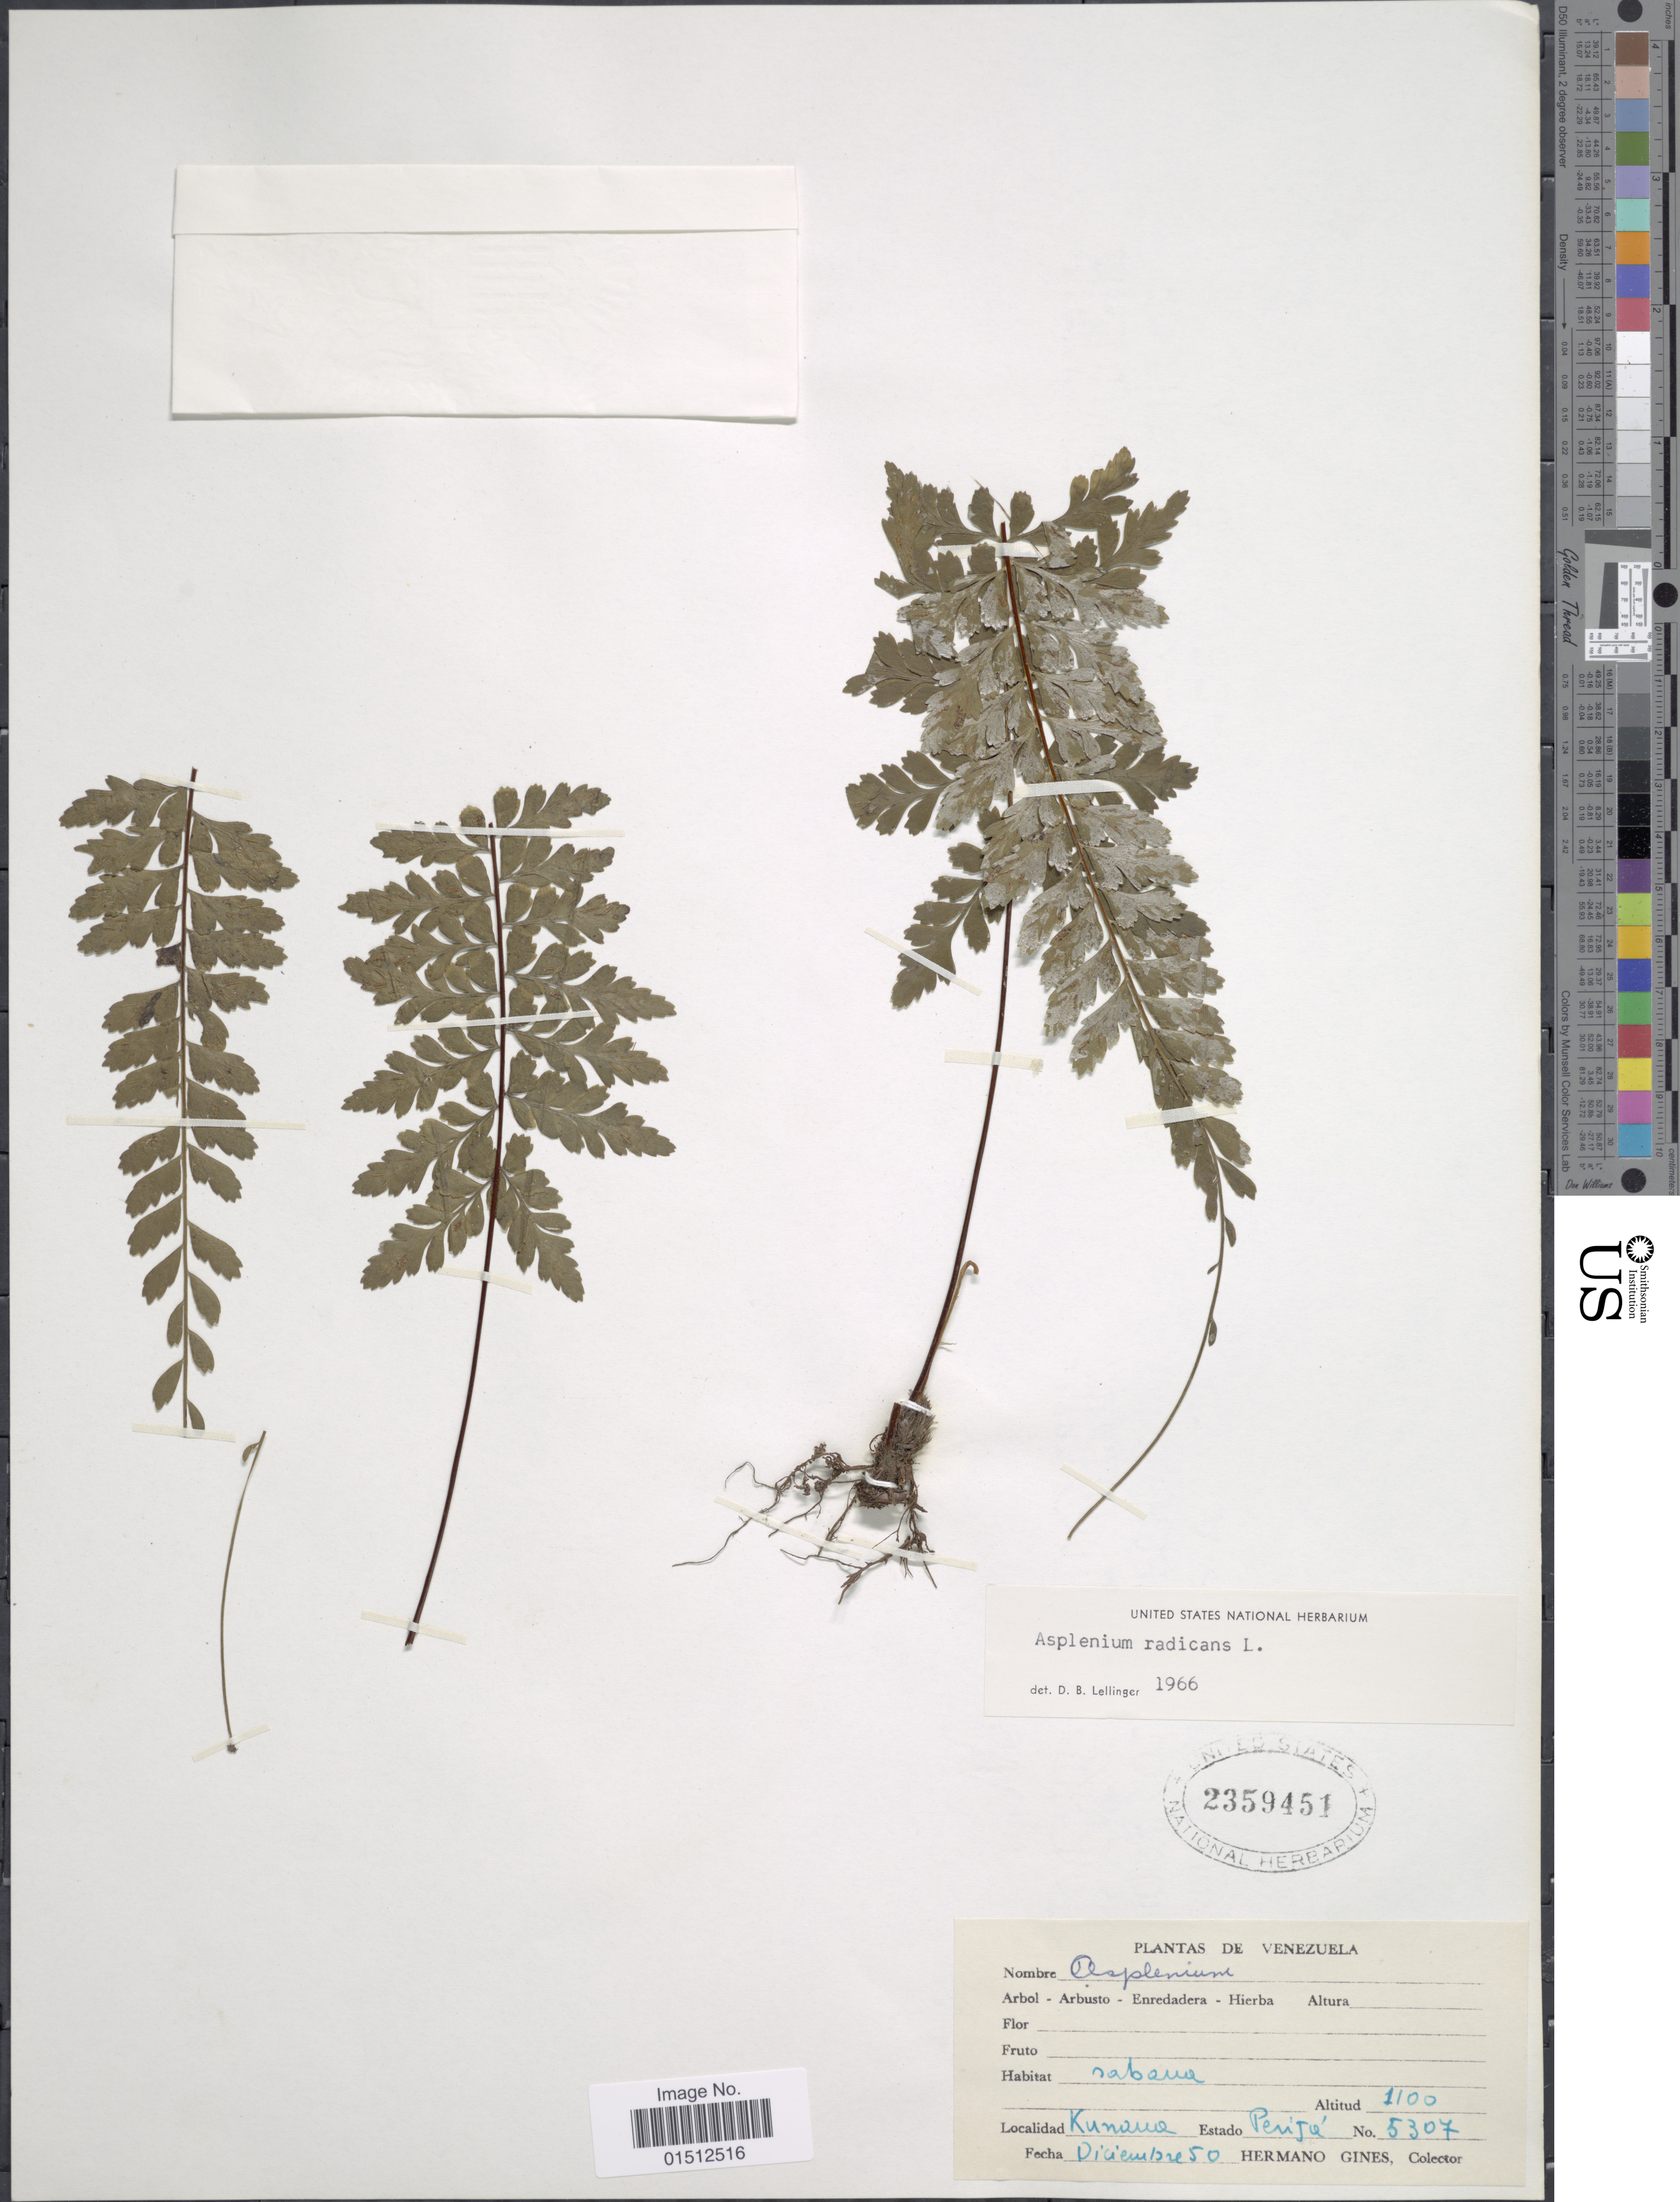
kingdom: Plantae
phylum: Tracheophyta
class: Polypodiopsida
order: Polypodiales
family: Aspleniaceae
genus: Asplenium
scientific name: Asplenium radicans var. partitum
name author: (Klotzsch) Hieron.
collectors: Bro. Gines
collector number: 5307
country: Venezuela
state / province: Zulia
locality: Venezuela. Kunana, Estado Perija.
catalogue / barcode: US 2359451